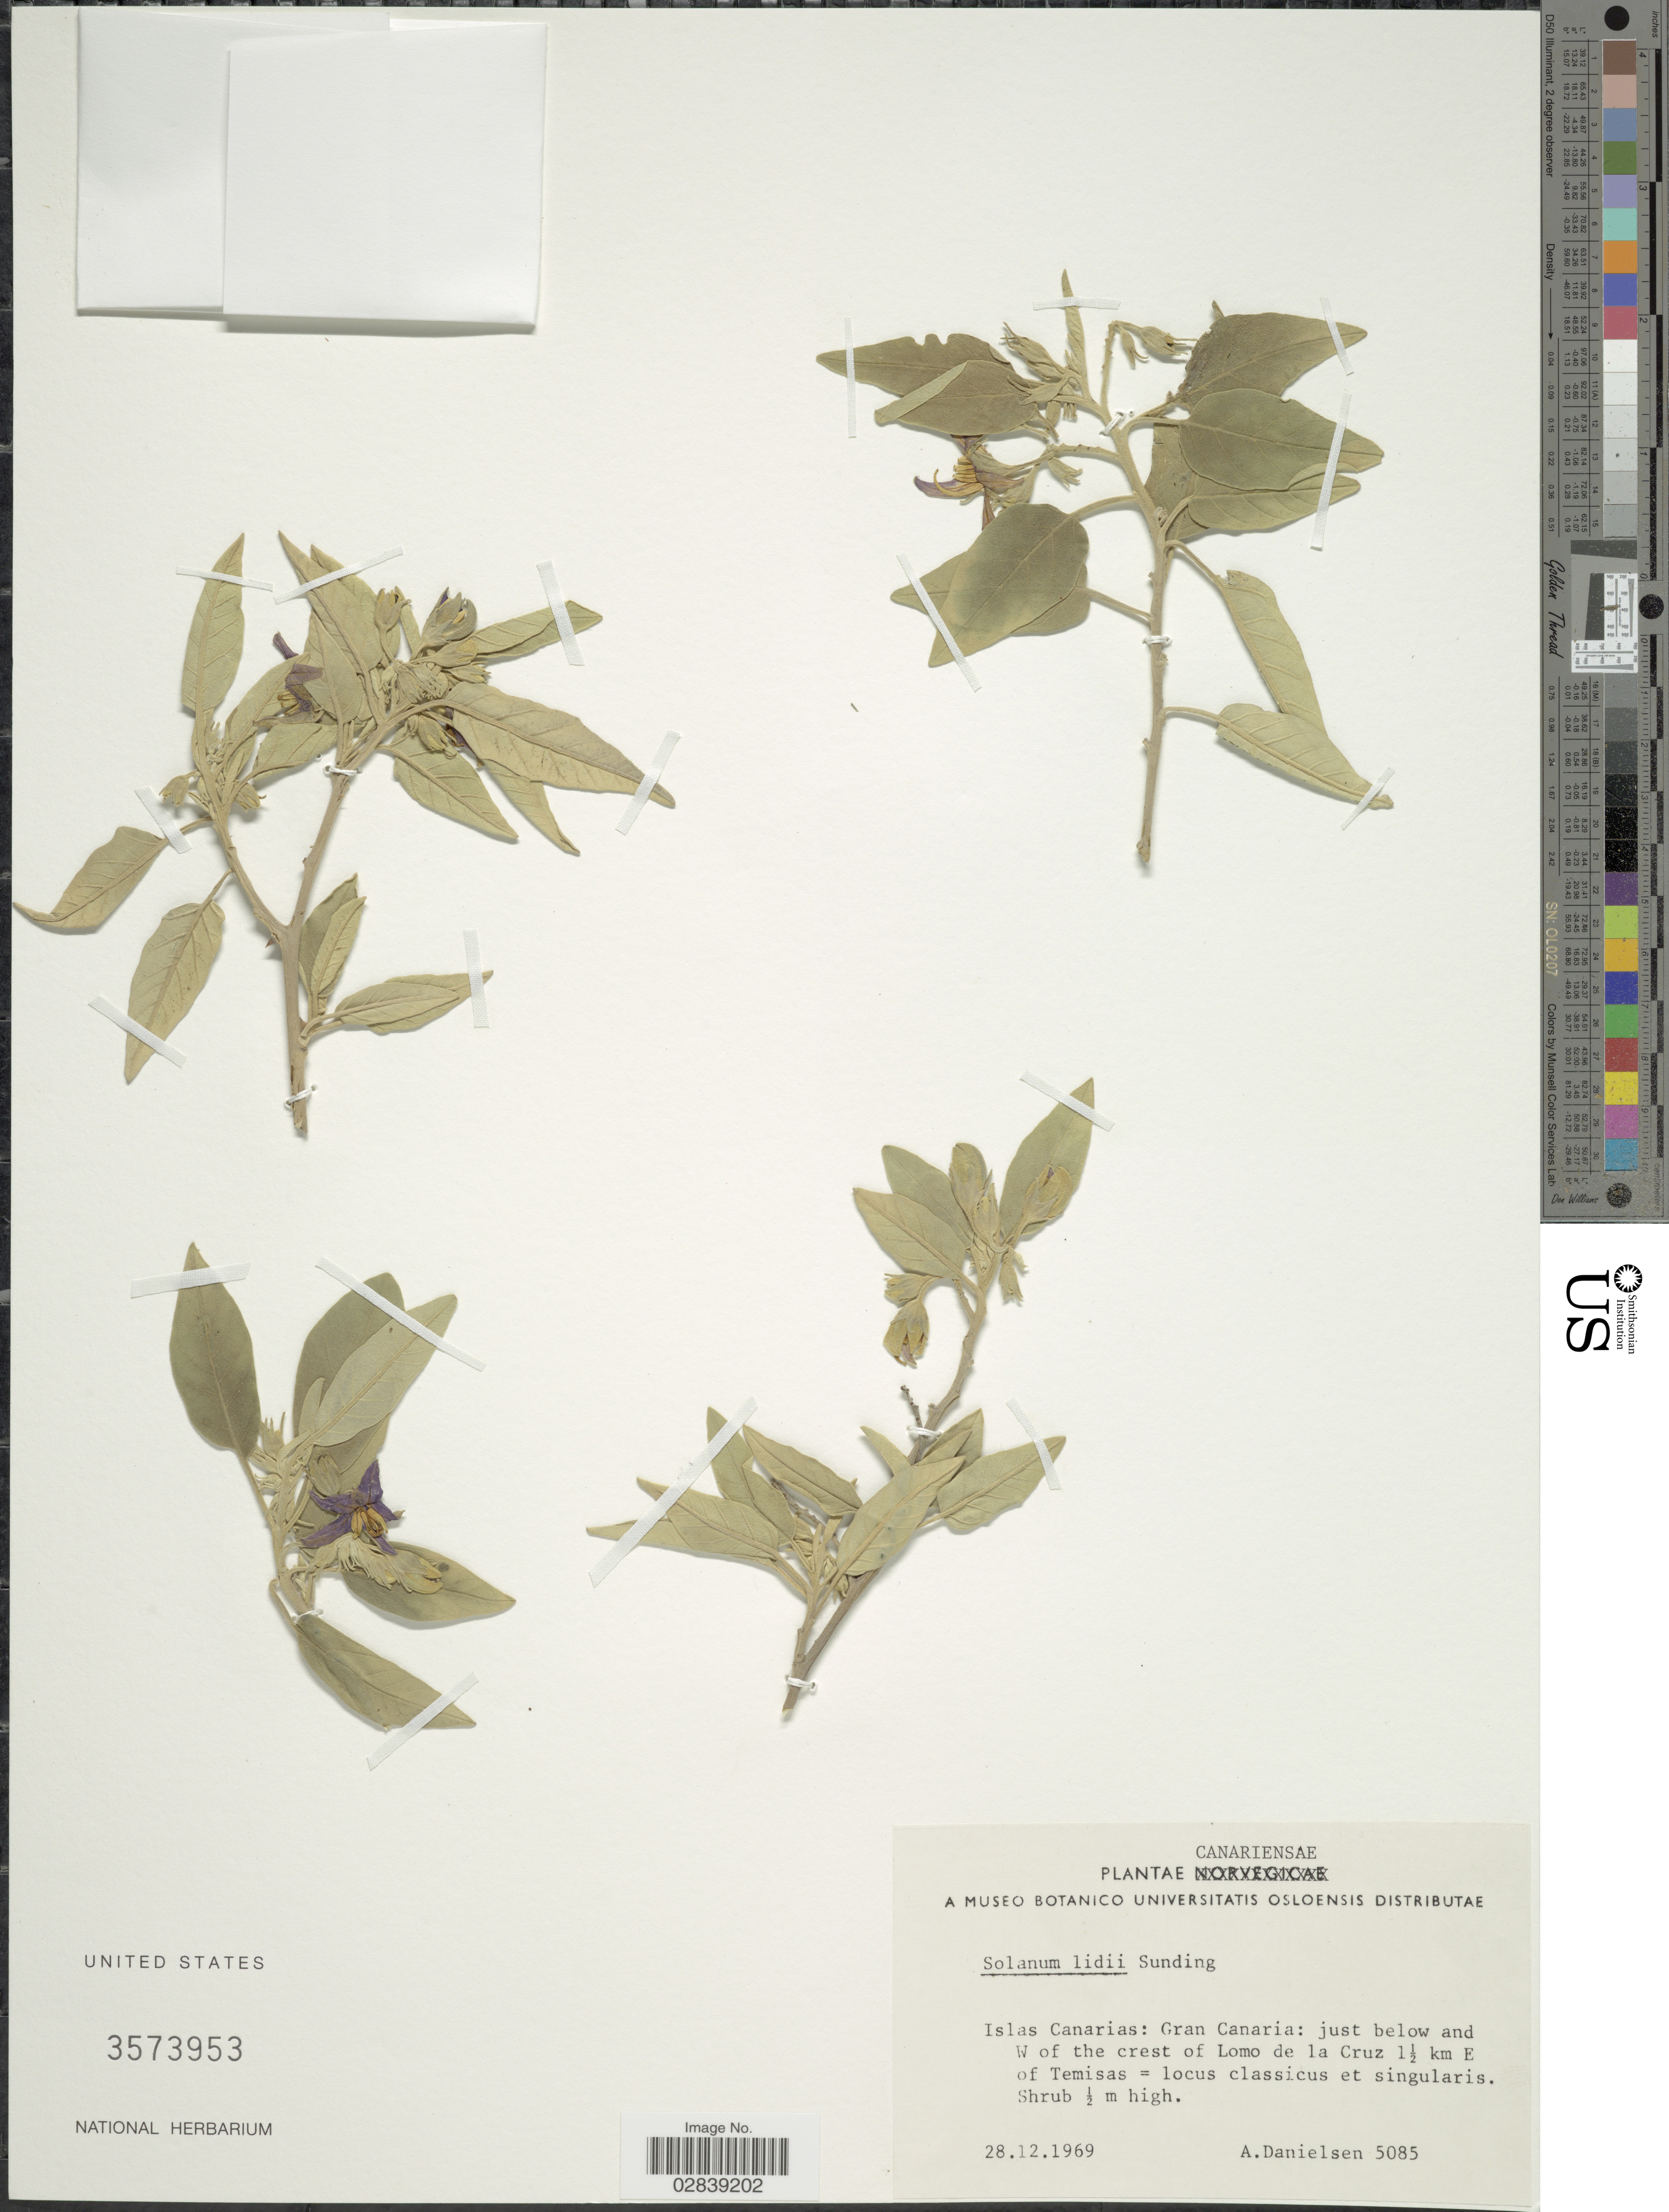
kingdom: Plantae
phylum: Tracheophyta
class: Magnoliopsida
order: Solanales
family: Solanaceae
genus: Solanum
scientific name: Solanum lidii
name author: Sunding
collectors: A. Danielsen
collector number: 5085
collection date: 1969-12-28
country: Spain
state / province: Canarias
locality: Canariensae. Islas Canarias: Gran Canaria: just below and W of the crest of Lomo de la Cruz 1½ km E of Temisas.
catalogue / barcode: US 3573953